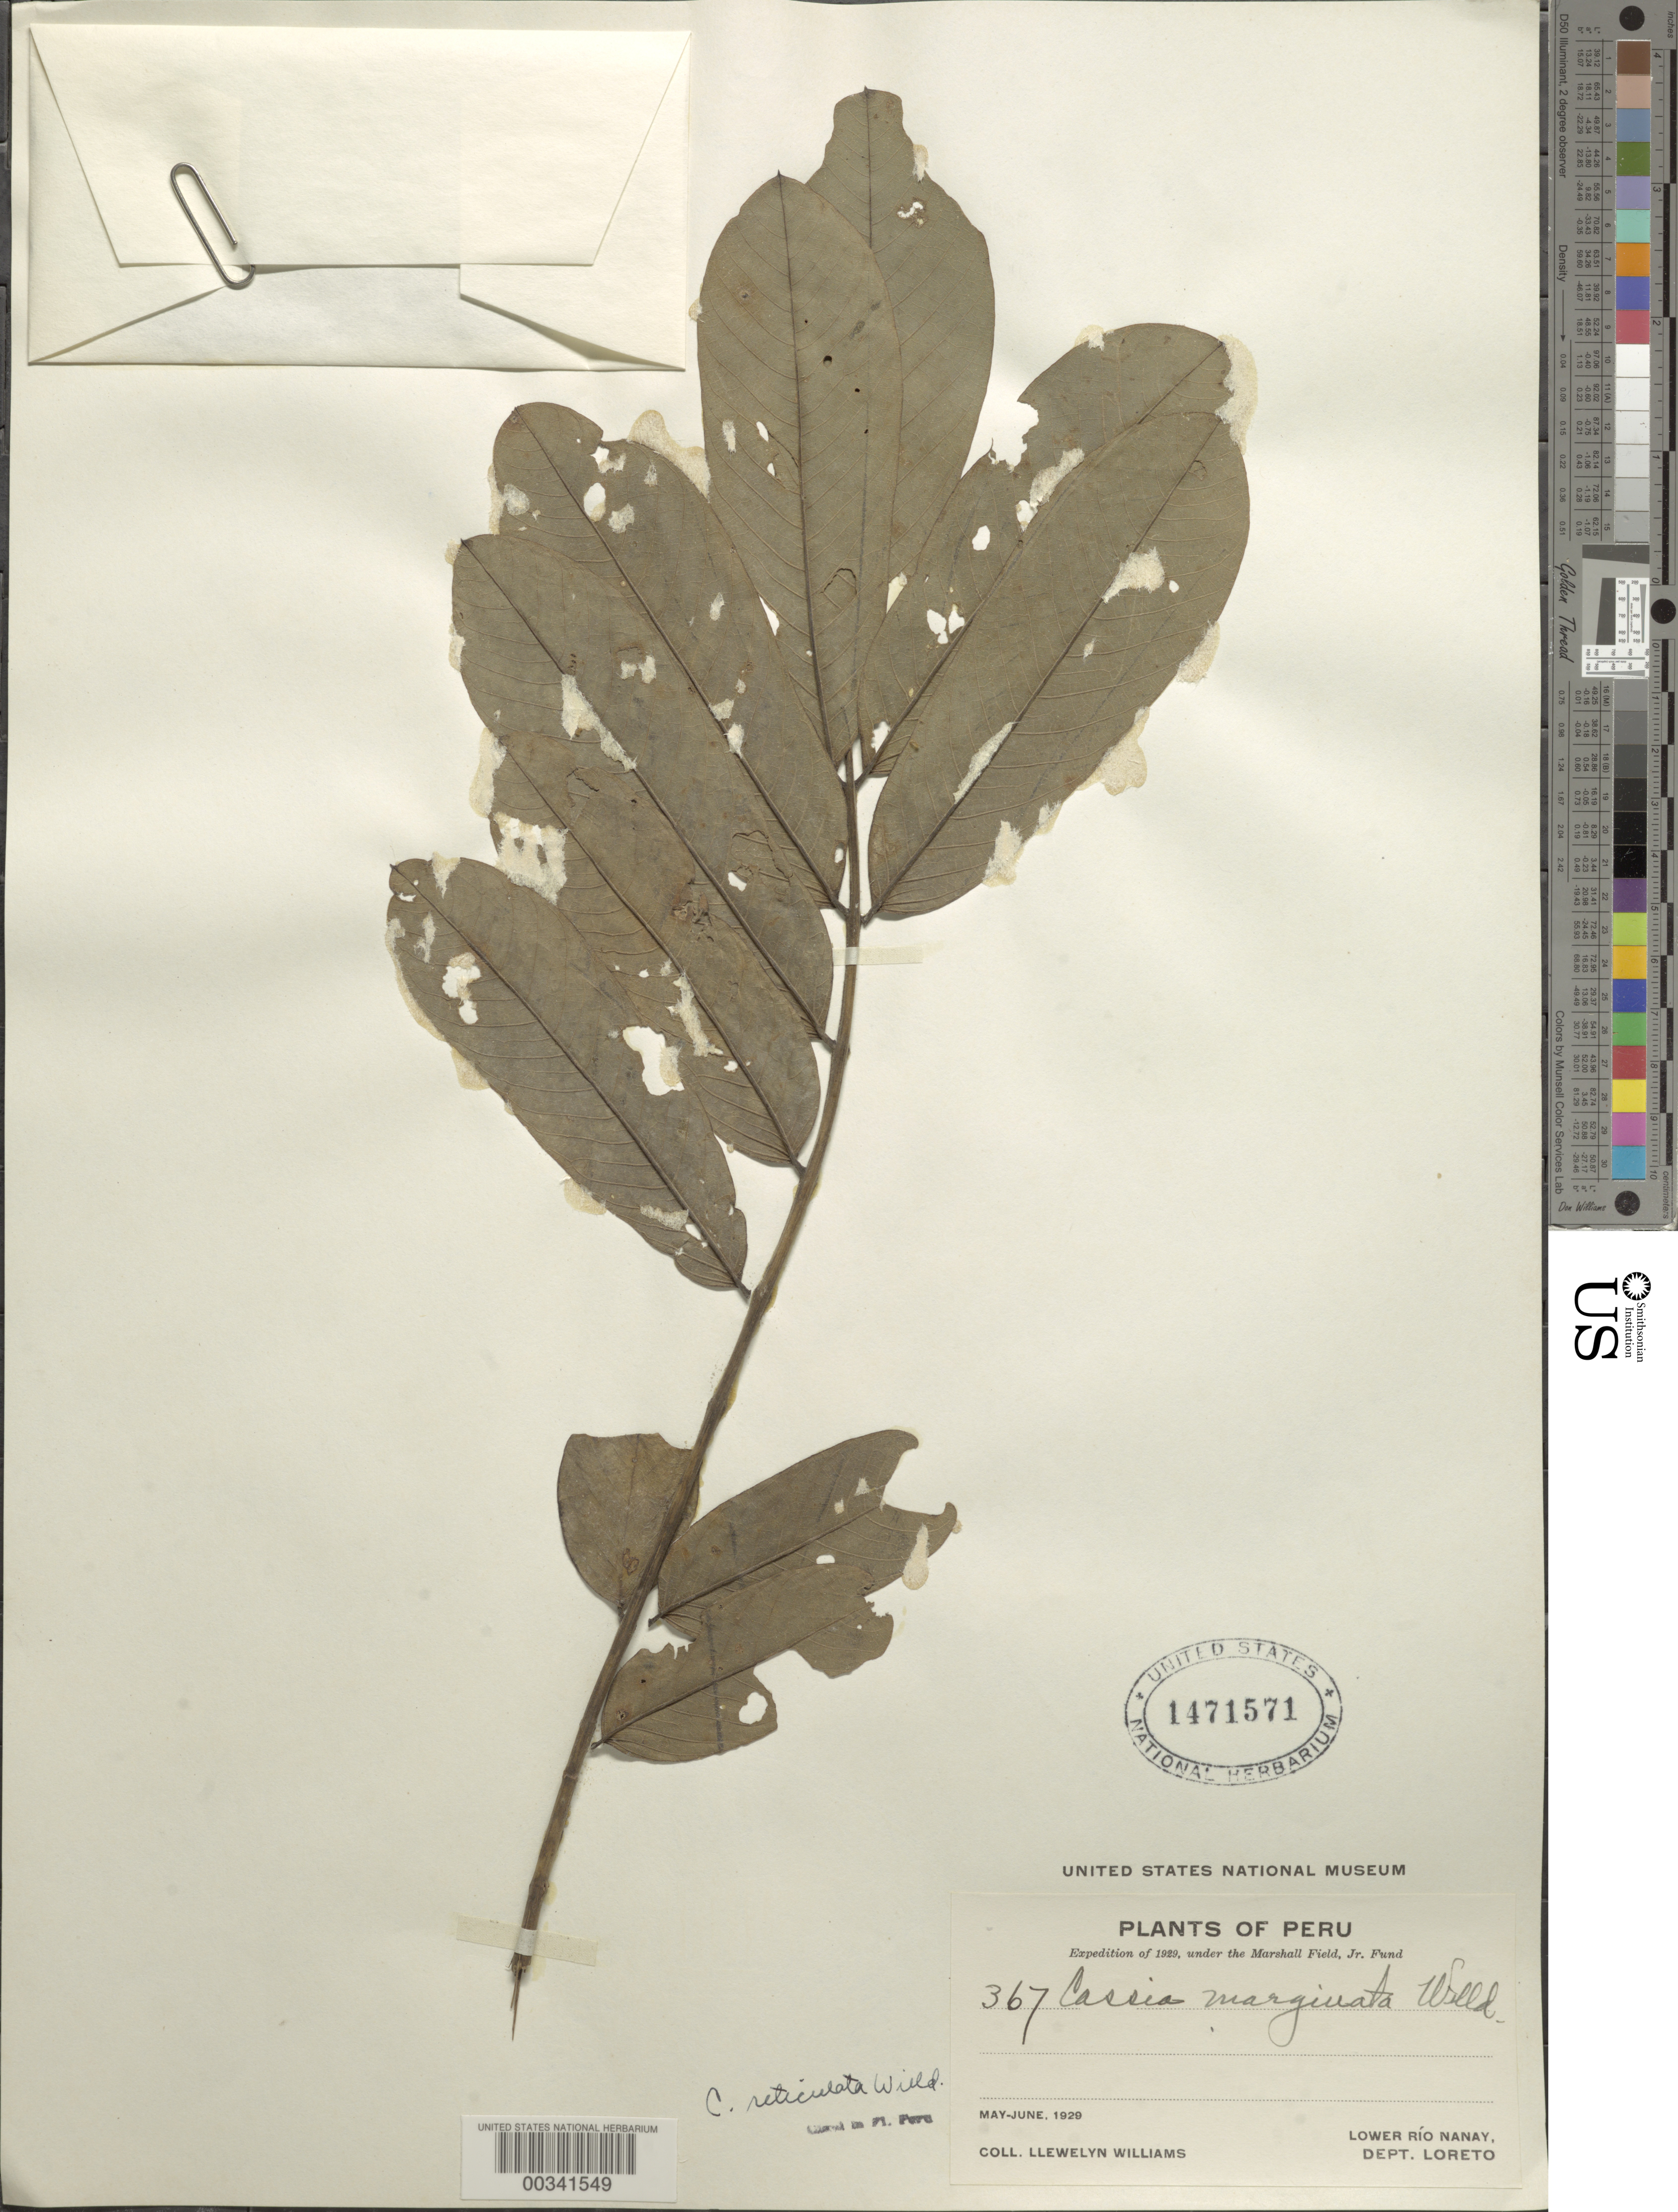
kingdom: Plantae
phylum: Tracheophyta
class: Magnoliopsida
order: Fabales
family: Fabaceae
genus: Senna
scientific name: Senna reticulata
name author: (Willd.) H.S. Irwin & Barneby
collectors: Ll. Williams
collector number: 367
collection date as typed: May 1929 to -- Jun 1929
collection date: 1929-05/1929-06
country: Peru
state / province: Loreto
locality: Lower rio nanay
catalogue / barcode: US 1471571